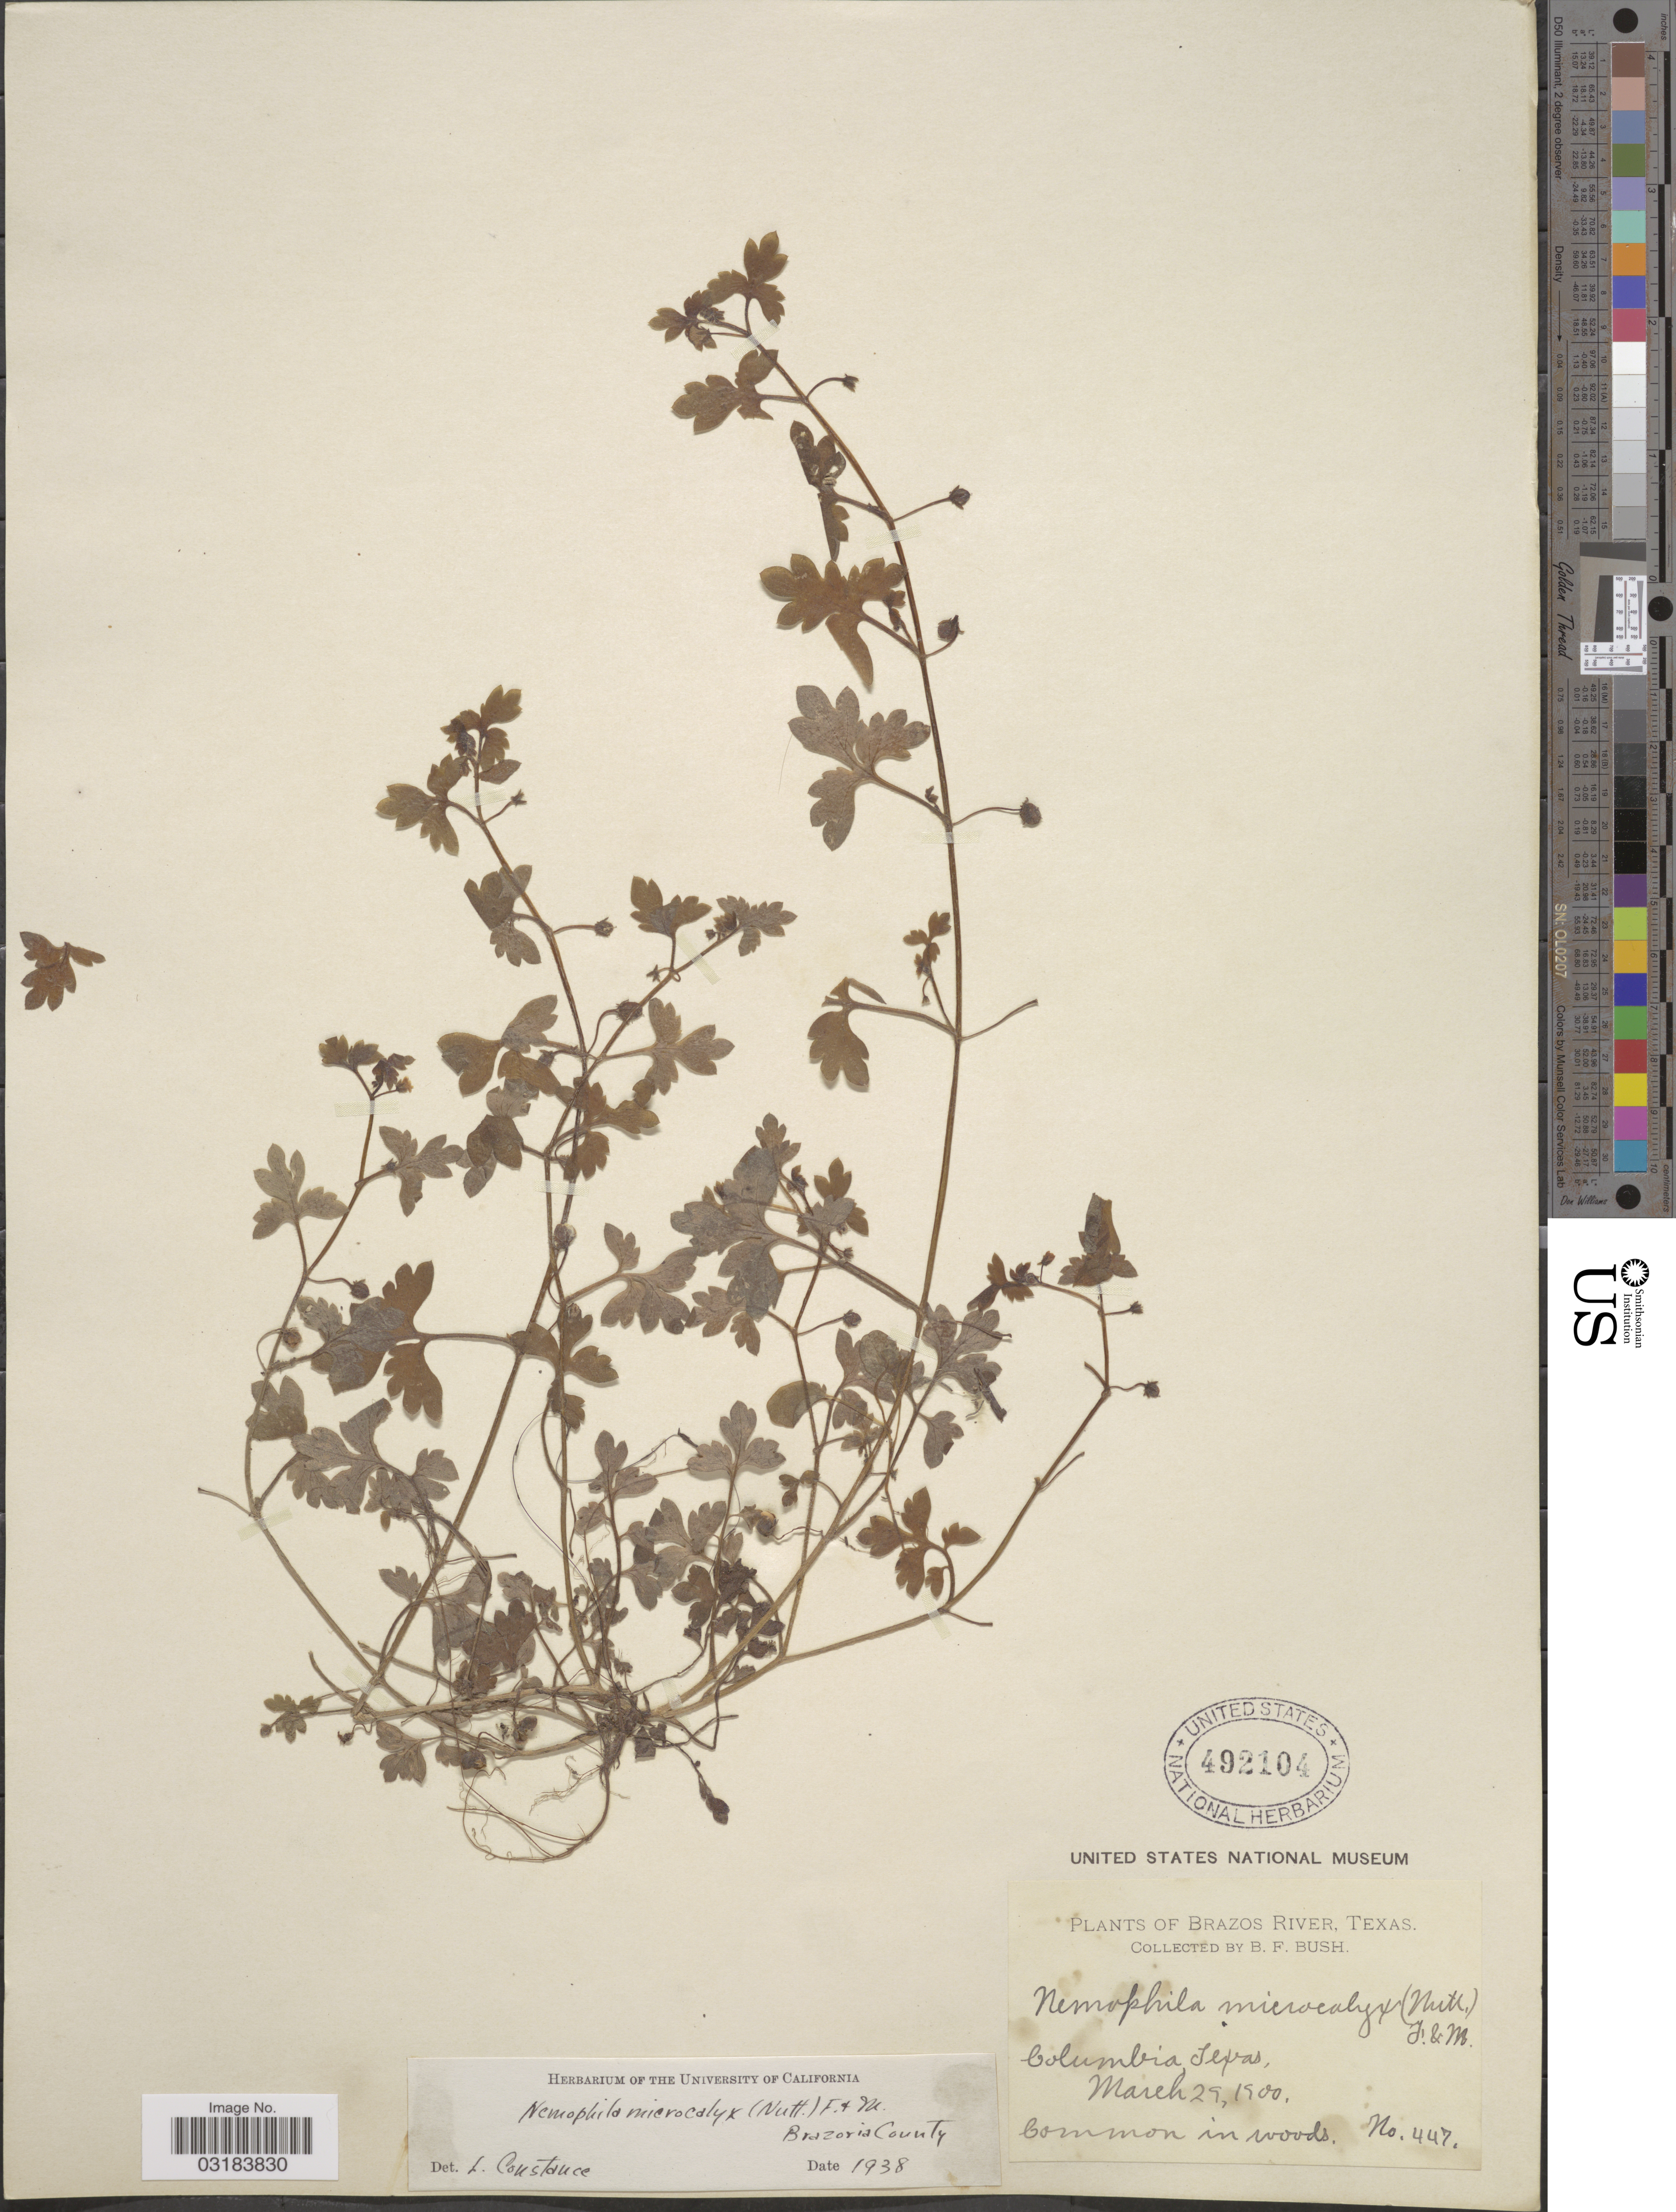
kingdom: Plantae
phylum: Tracheophyta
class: Magnoliopsida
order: Boraginales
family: Hydrophyllaceae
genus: Nemophila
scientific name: Nemophila microcalyx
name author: (Nutt.) Fisch. & C.A. Mey.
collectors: B. F. Bush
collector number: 447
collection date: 1900-03-29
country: United States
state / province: Texas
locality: Brazos River. Columbia.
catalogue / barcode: US 492104